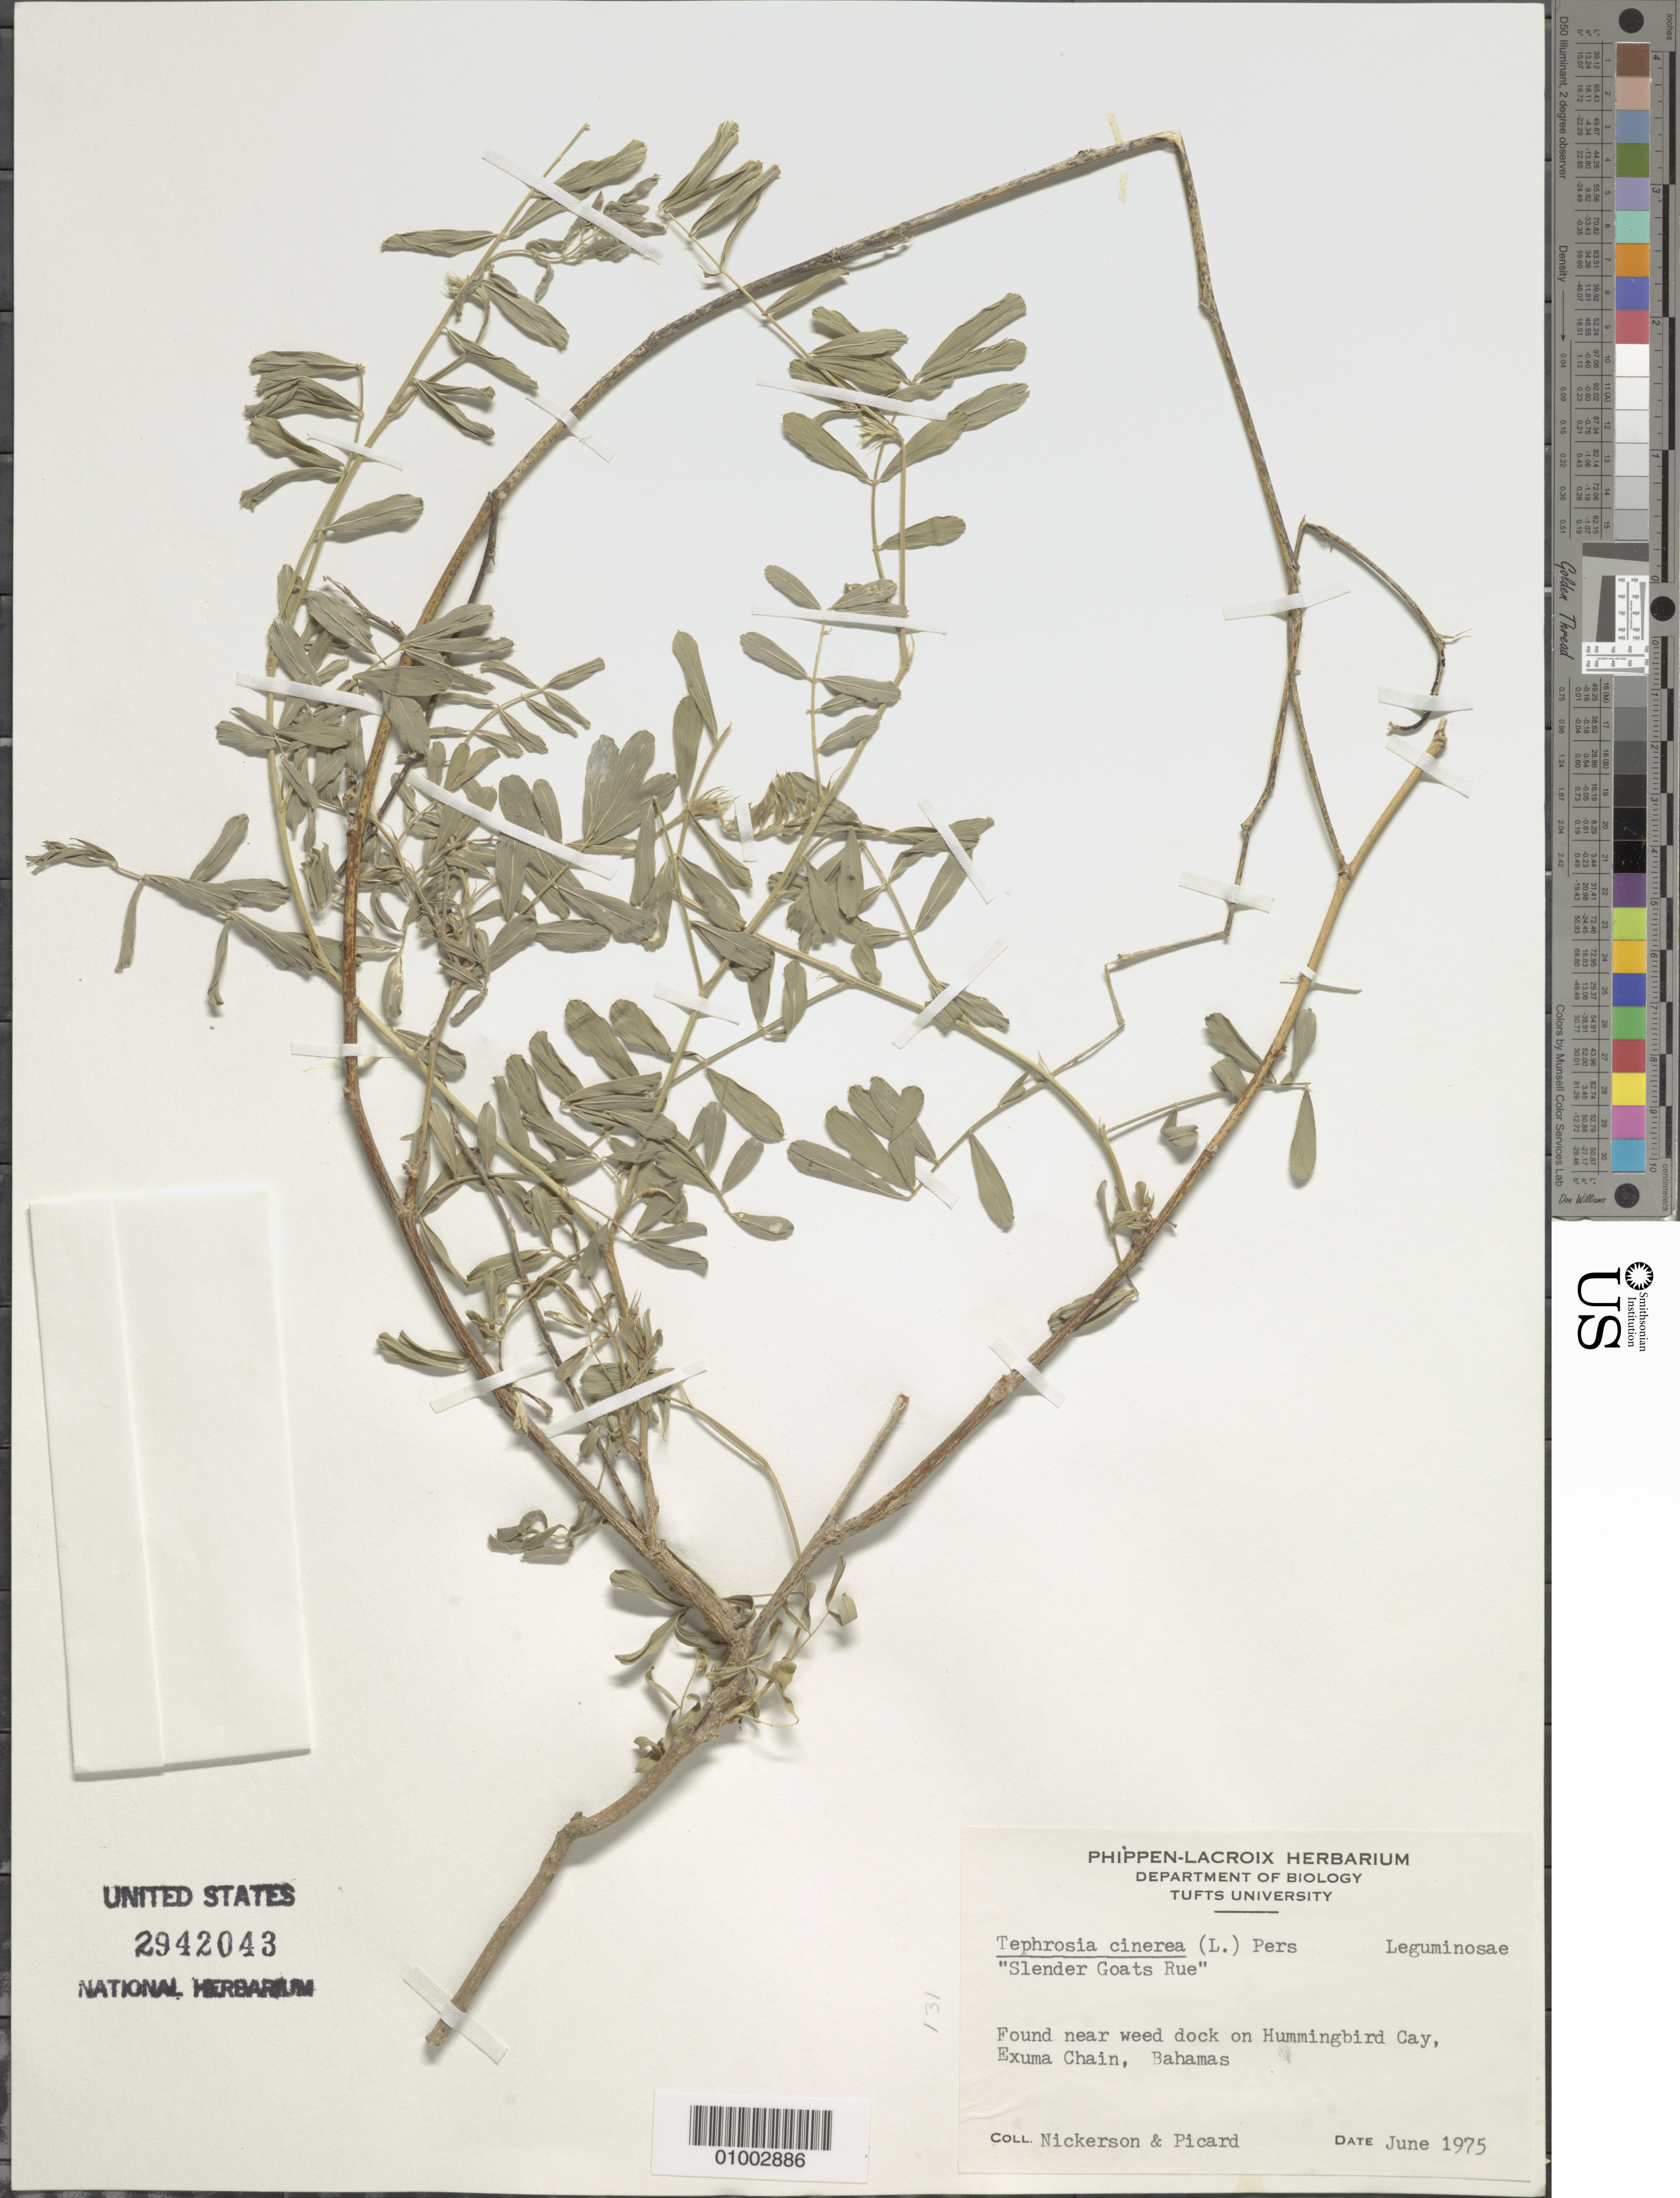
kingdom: Plantae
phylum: Tracheophyta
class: Magnoliopsida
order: Fabales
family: Fabaceae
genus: Tephrosia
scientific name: Tephrosia cinerea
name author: (L.) Pers.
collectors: M. Picard & S. Nickerson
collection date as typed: Jun 1975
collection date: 1975-06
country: Bahamas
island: Exuma Chain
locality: Found near weed dock on Hummingbird Cay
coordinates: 0 N, 0 E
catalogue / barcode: US 2942043